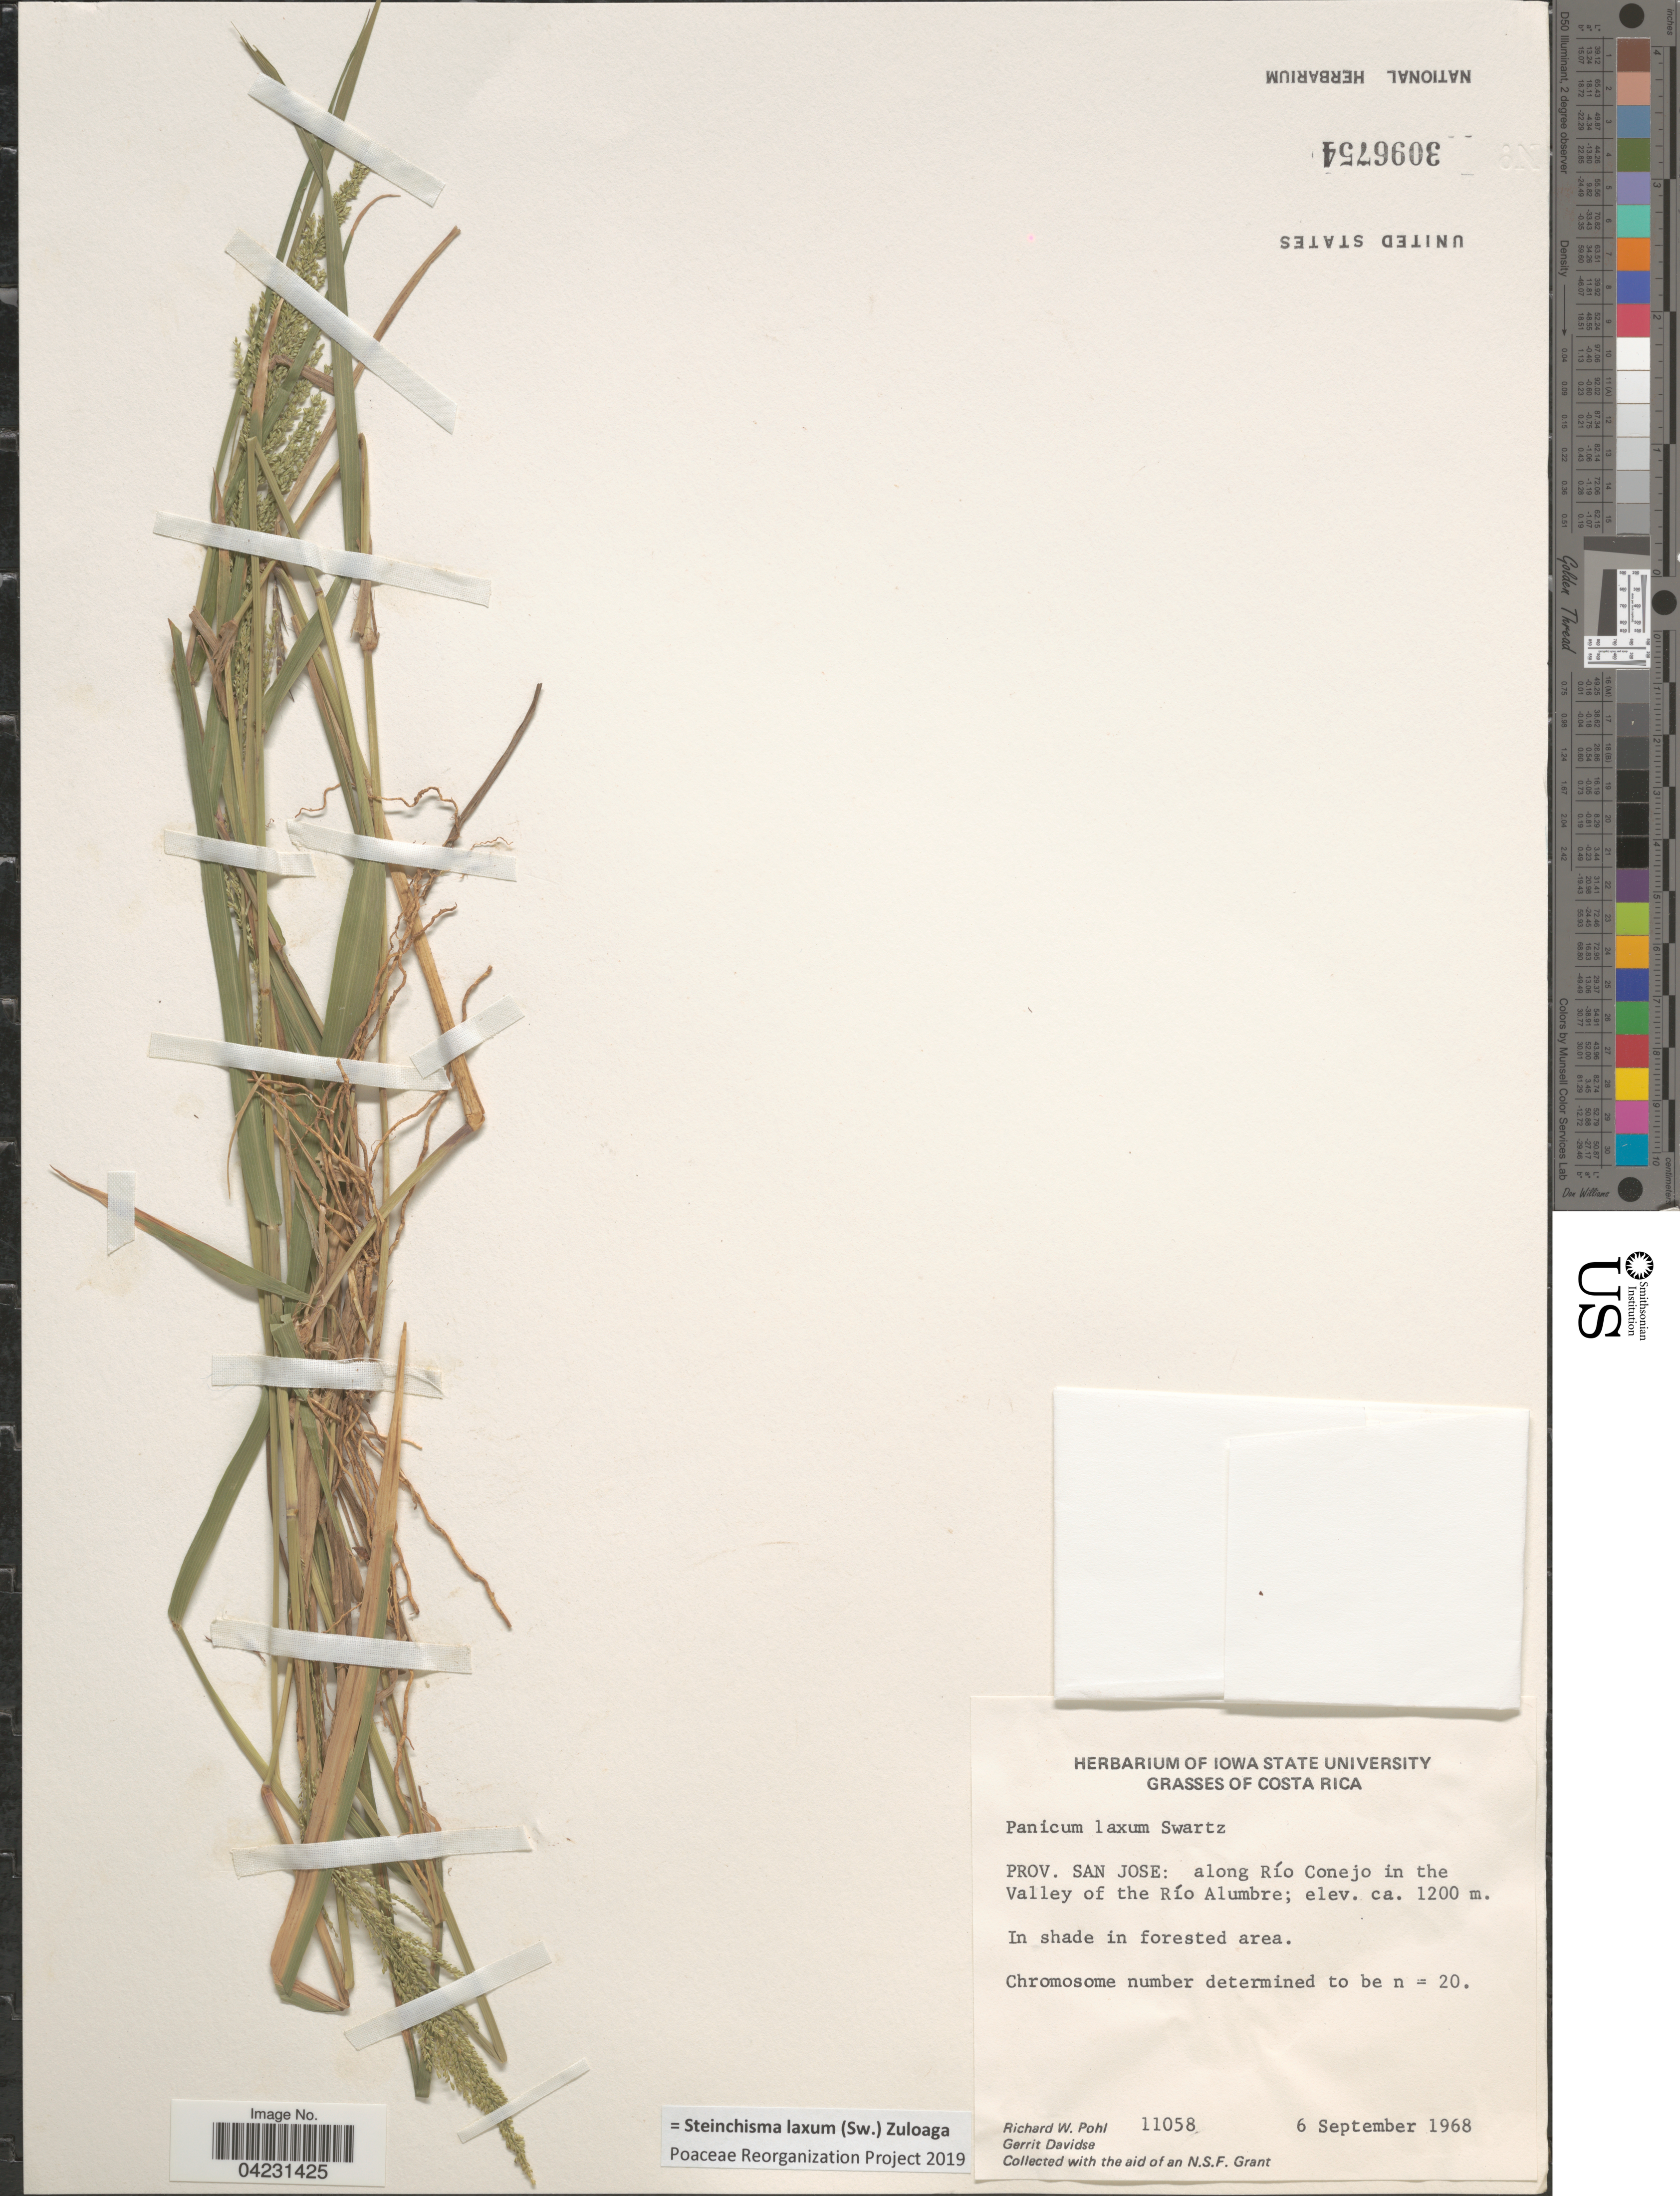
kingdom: Plantae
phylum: Tracheophyta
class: Liliopsida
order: Poales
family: Poaceae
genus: Steinchisma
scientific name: Steinchisma laxum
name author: (Sw.) Zuloaga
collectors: R. W. Pohl & G. Davidse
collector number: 11058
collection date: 1968-09-06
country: Costa Rica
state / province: San José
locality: Along Río Conejo in the Valley of the Río Alumbre.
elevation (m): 1200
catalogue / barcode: US 3096754